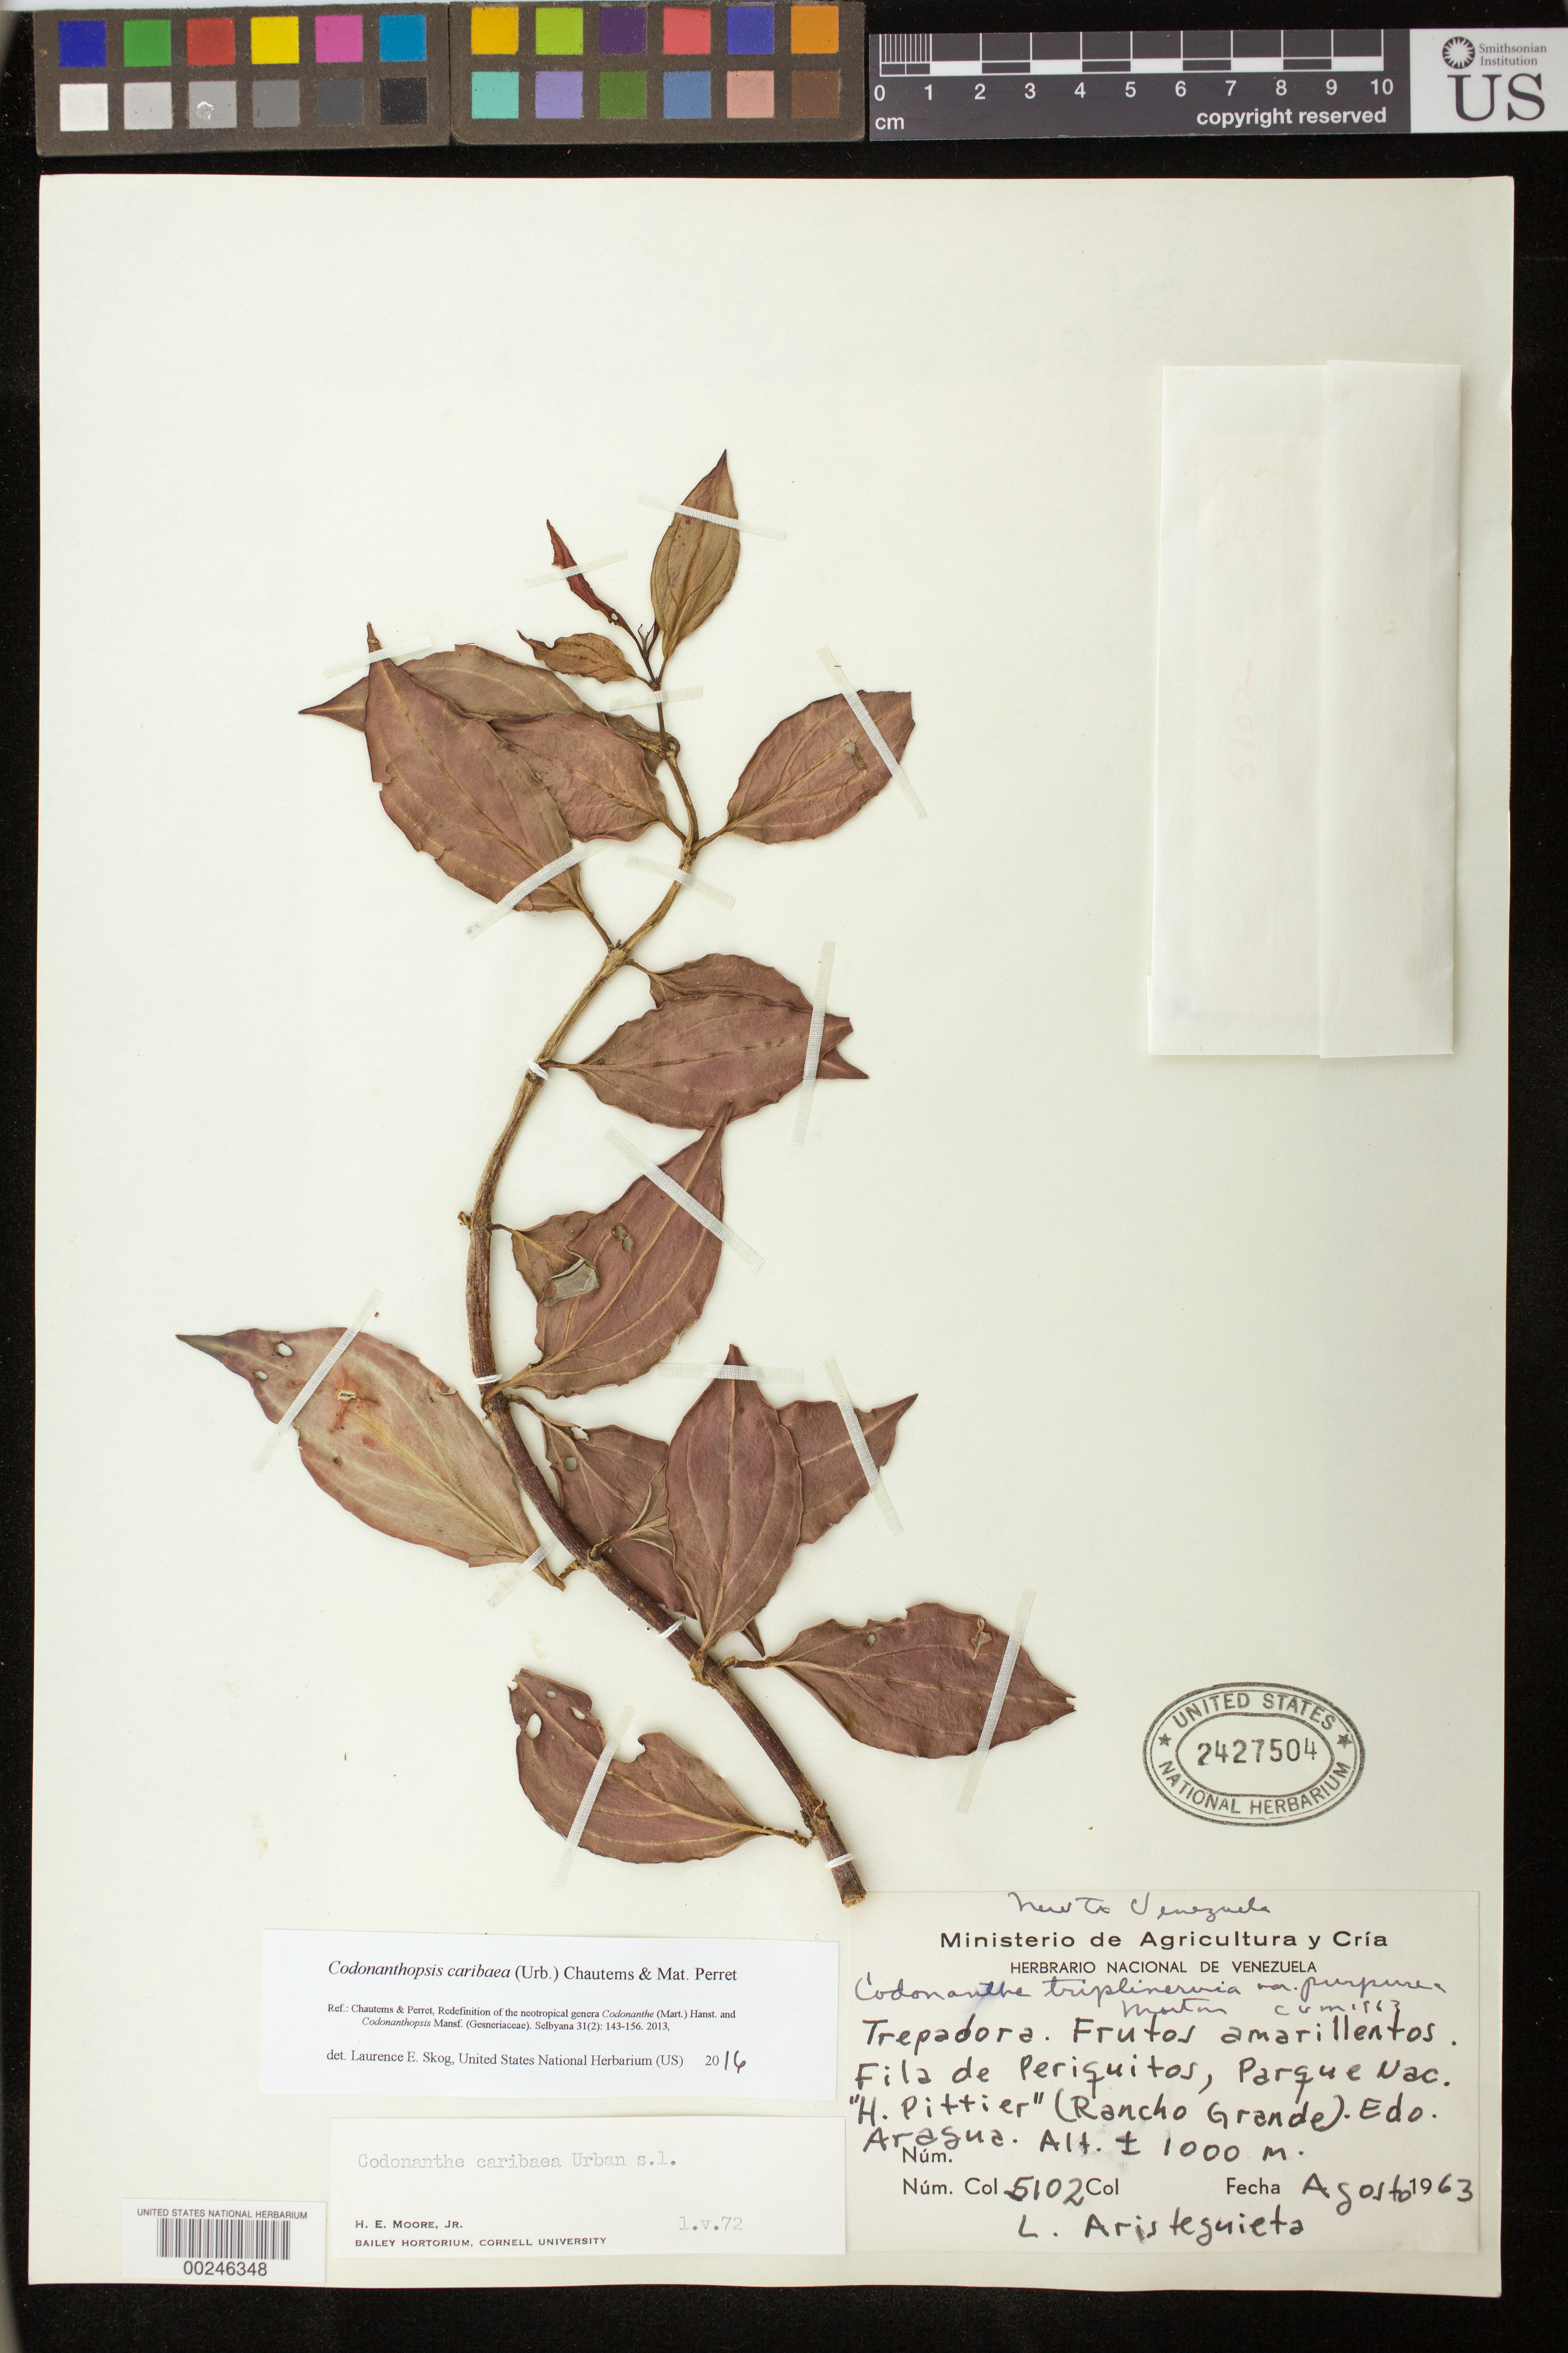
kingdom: Plantae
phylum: Tracheophyta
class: Magnoliopsida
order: Lamiales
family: Gesneriaceae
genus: Codonanthopsis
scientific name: Codonanthopsis caribaea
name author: (Urb.) Chautems & Mat.Perret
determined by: Skog, Laurence E.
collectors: L. Aristeguieta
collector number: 5102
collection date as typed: Aug 1963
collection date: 1963-08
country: Venezuela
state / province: Aragua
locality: Fila de Periquitos, Parque Nac. "H. Pittier" (Rancho Grande)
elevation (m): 1000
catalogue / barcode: US 2427504